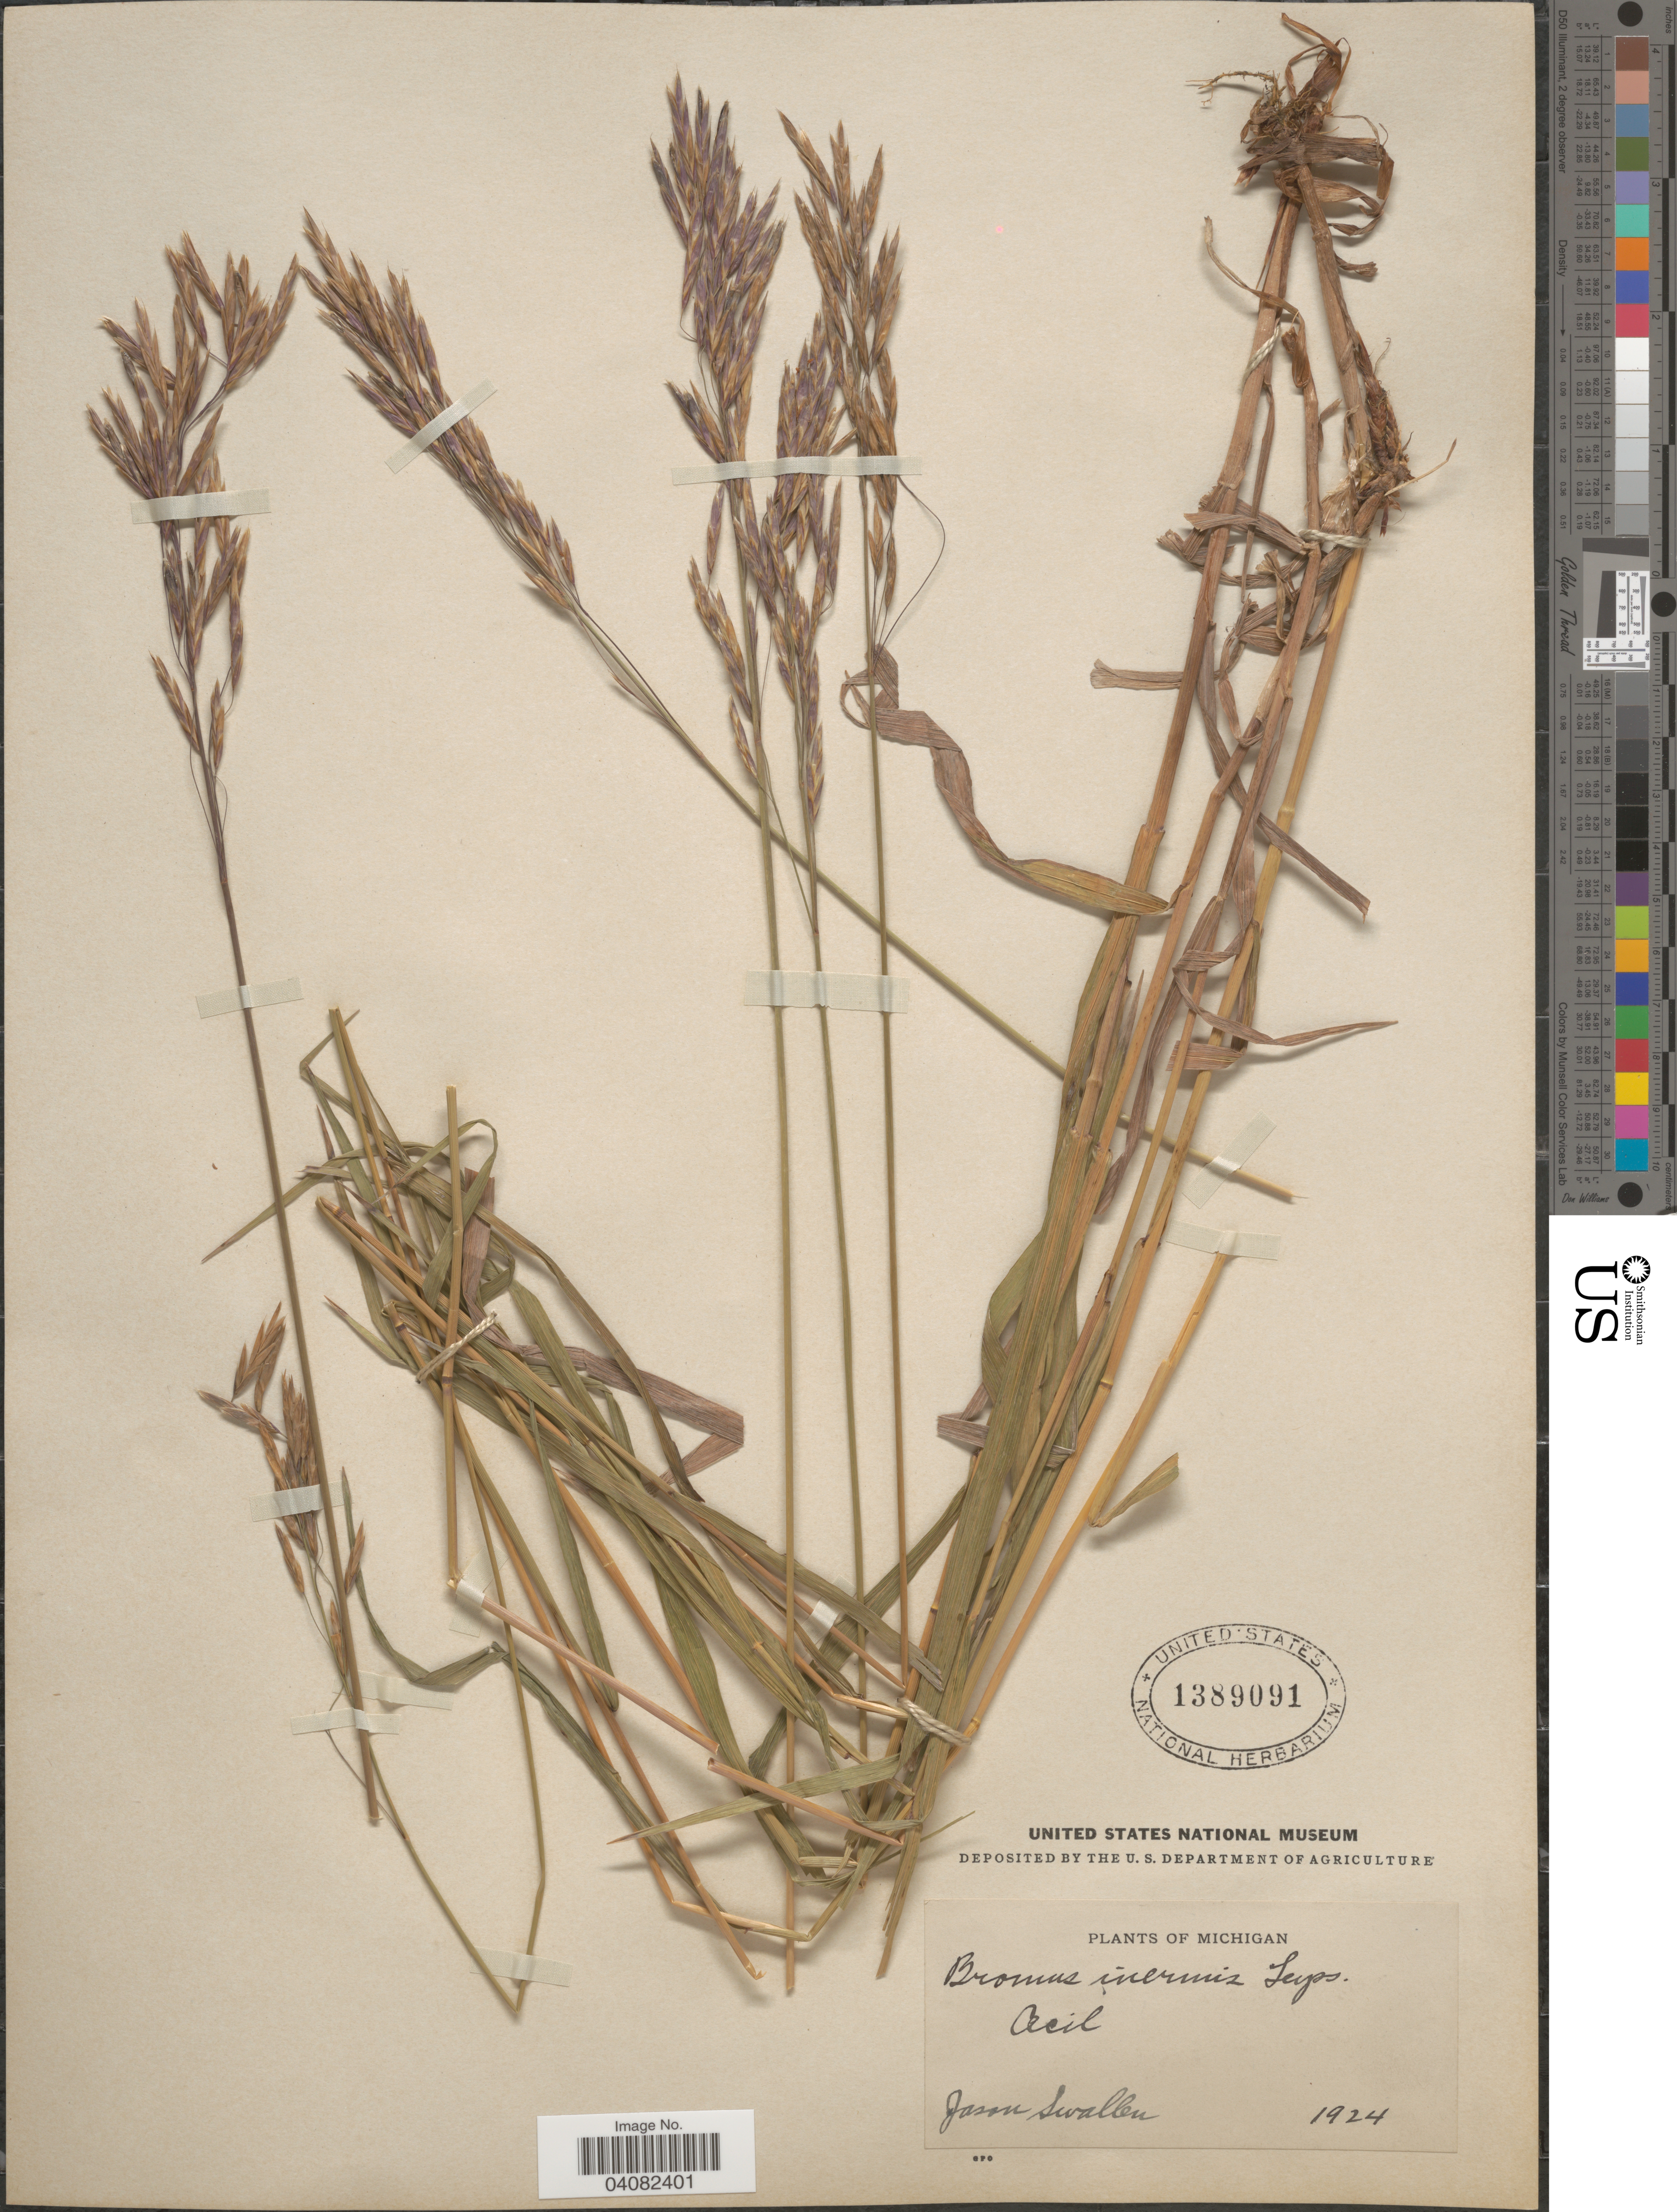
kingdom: Plantae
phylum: Tracheophyta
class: Liliopsida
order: Poales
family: Poaceae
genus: Bromus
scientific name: Bromus inermis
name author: Leyss.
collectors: J. R. Swallen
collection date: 1924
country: United States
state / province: Michigan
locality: Cecil.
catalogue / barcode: US 1389091